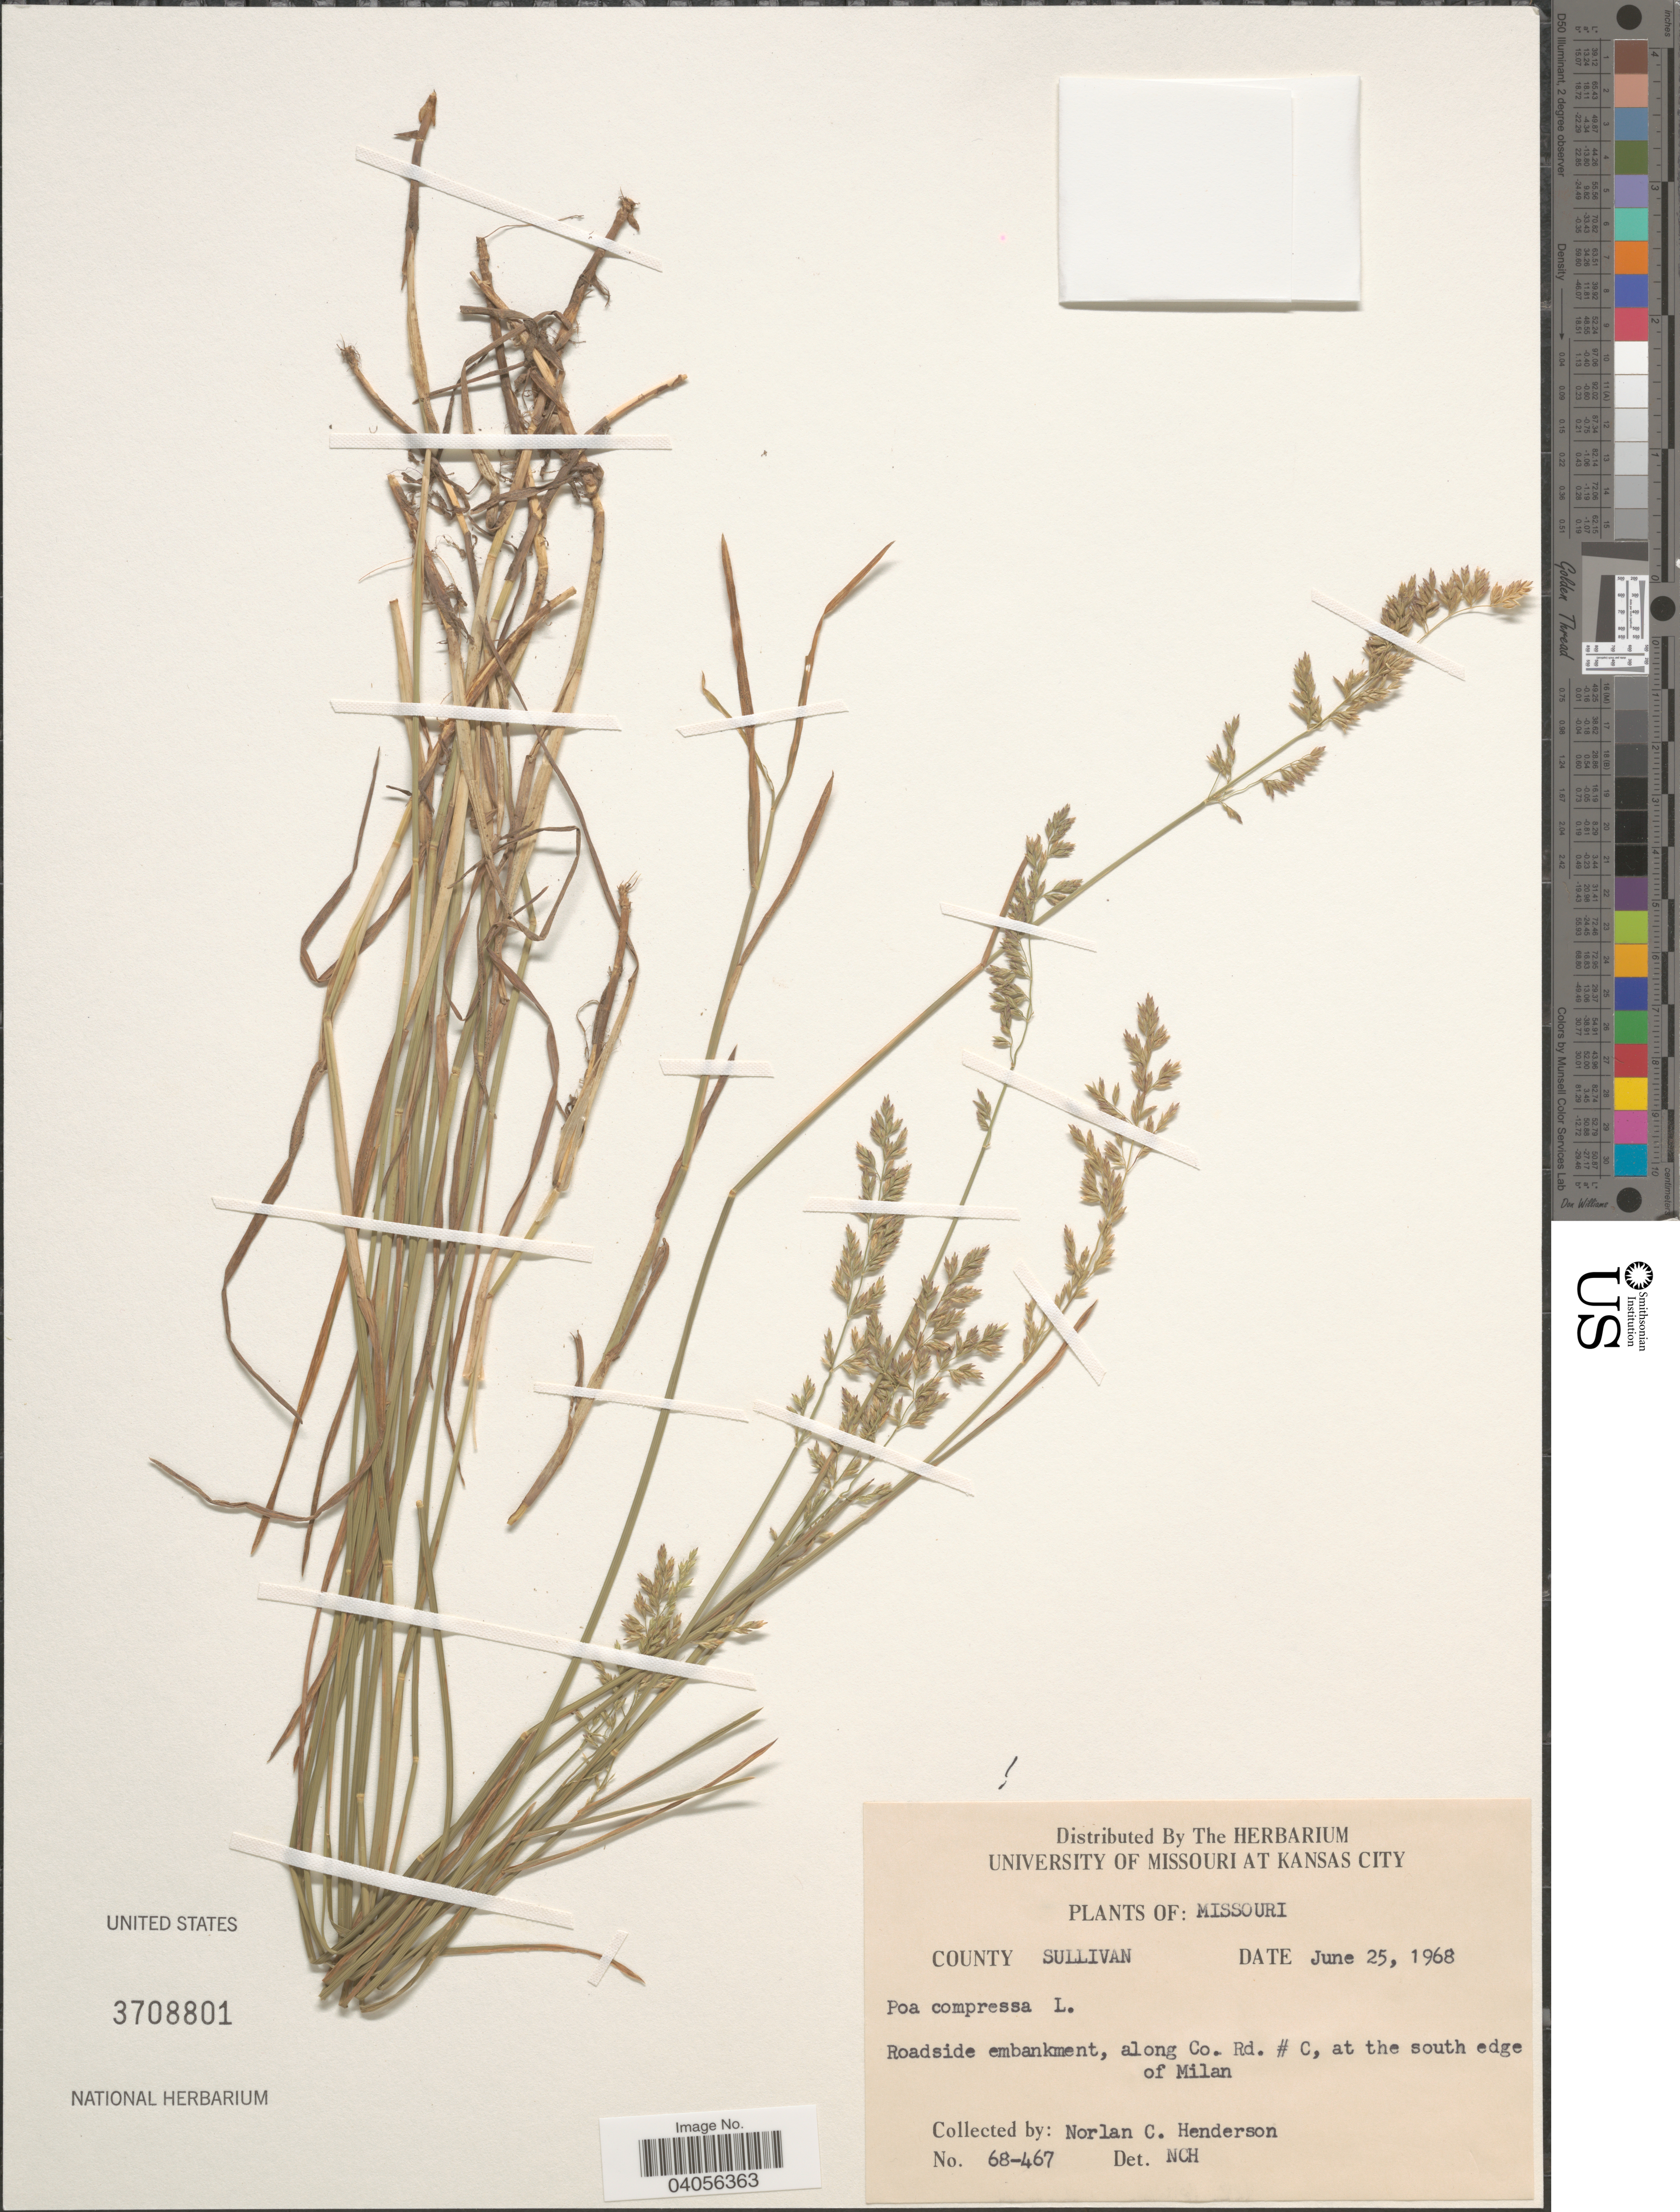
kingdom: Plantae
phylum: Tracheophyta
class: Liliopsida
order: Poales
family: Poaceae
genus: Poa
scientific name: Poa compressa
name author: L.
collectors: N. C. Henderson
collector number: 68-467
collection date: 1968-06-25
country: United States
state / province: Missouri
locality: County Sullivan. Roadside embankment, along Co. Rd. # C, at the south edge of Milan.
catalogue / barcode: US 3708801